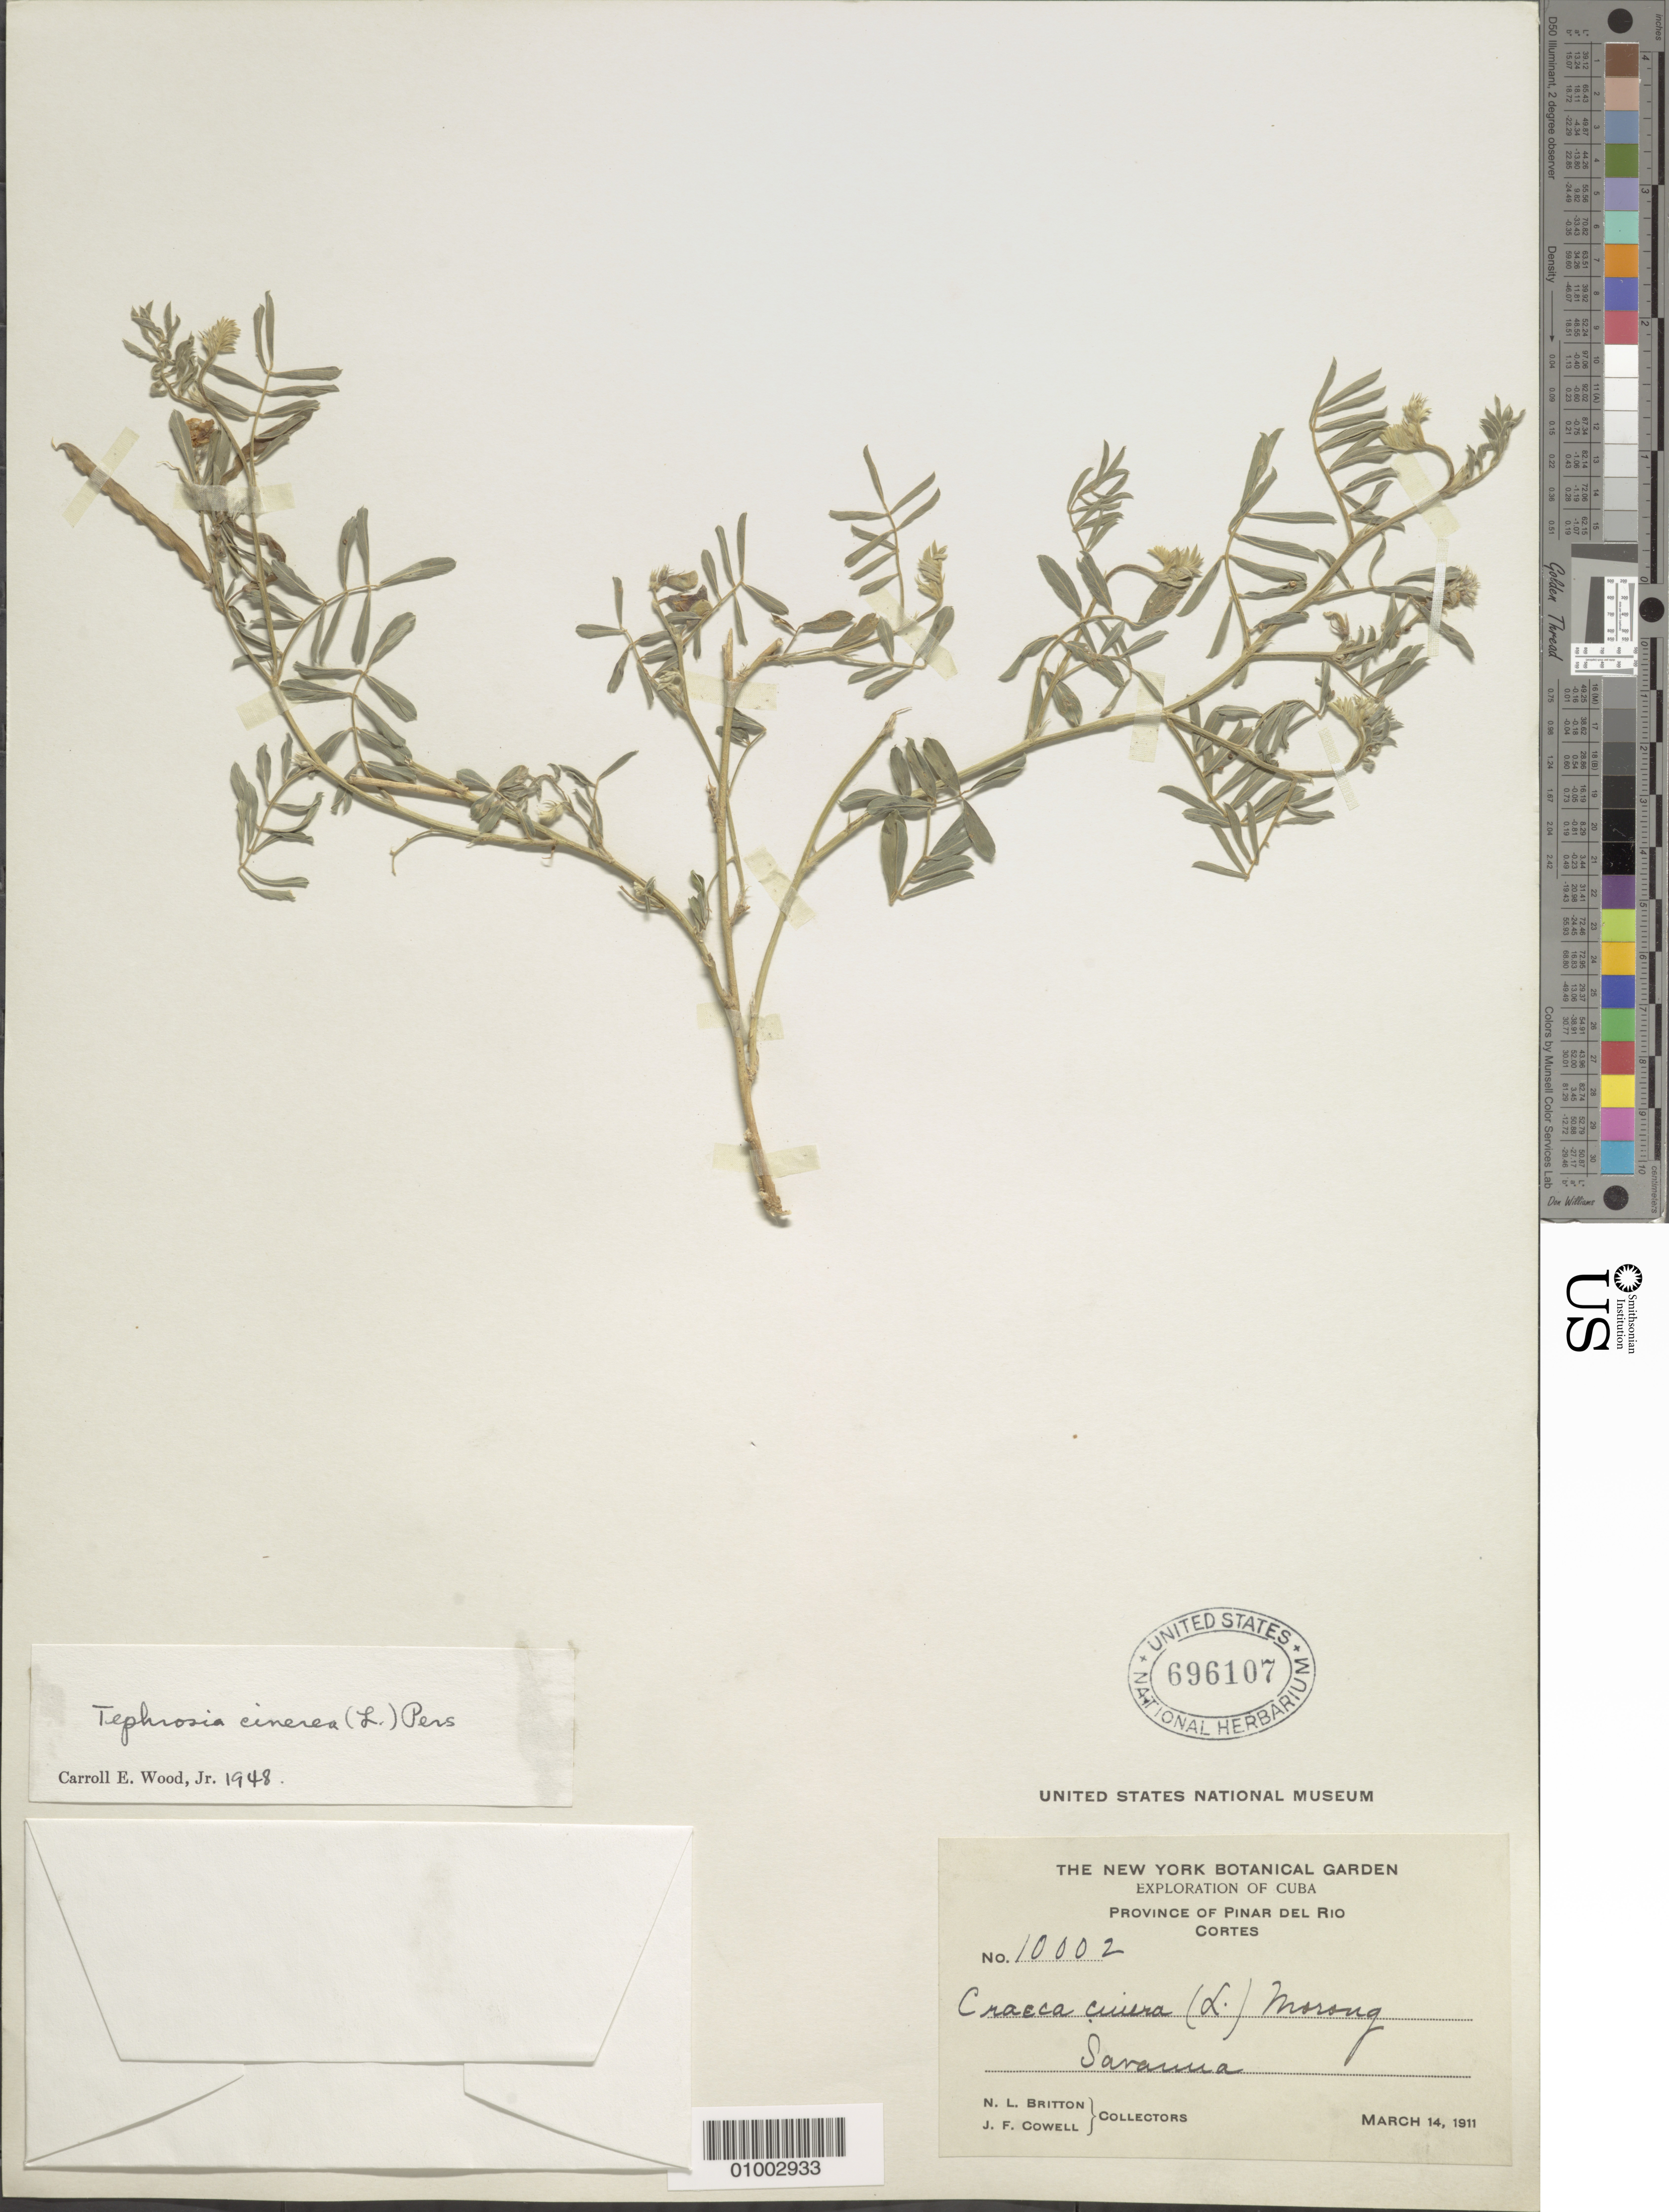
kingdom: Plantae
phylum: Tracheophyta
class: Magnoliopsida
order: Fabales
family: Fabaceae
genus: Tephrosia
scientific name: Tephrosia cinerea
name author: (L.) Pers.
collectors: N. Britton & J. F. Cowell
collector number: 10002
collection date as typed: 14 Mar 1911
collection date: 1911-03-14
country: Cuba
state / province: Pinar del Rio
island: Cuba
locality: Savanna, Cortes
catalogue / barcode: US 696107